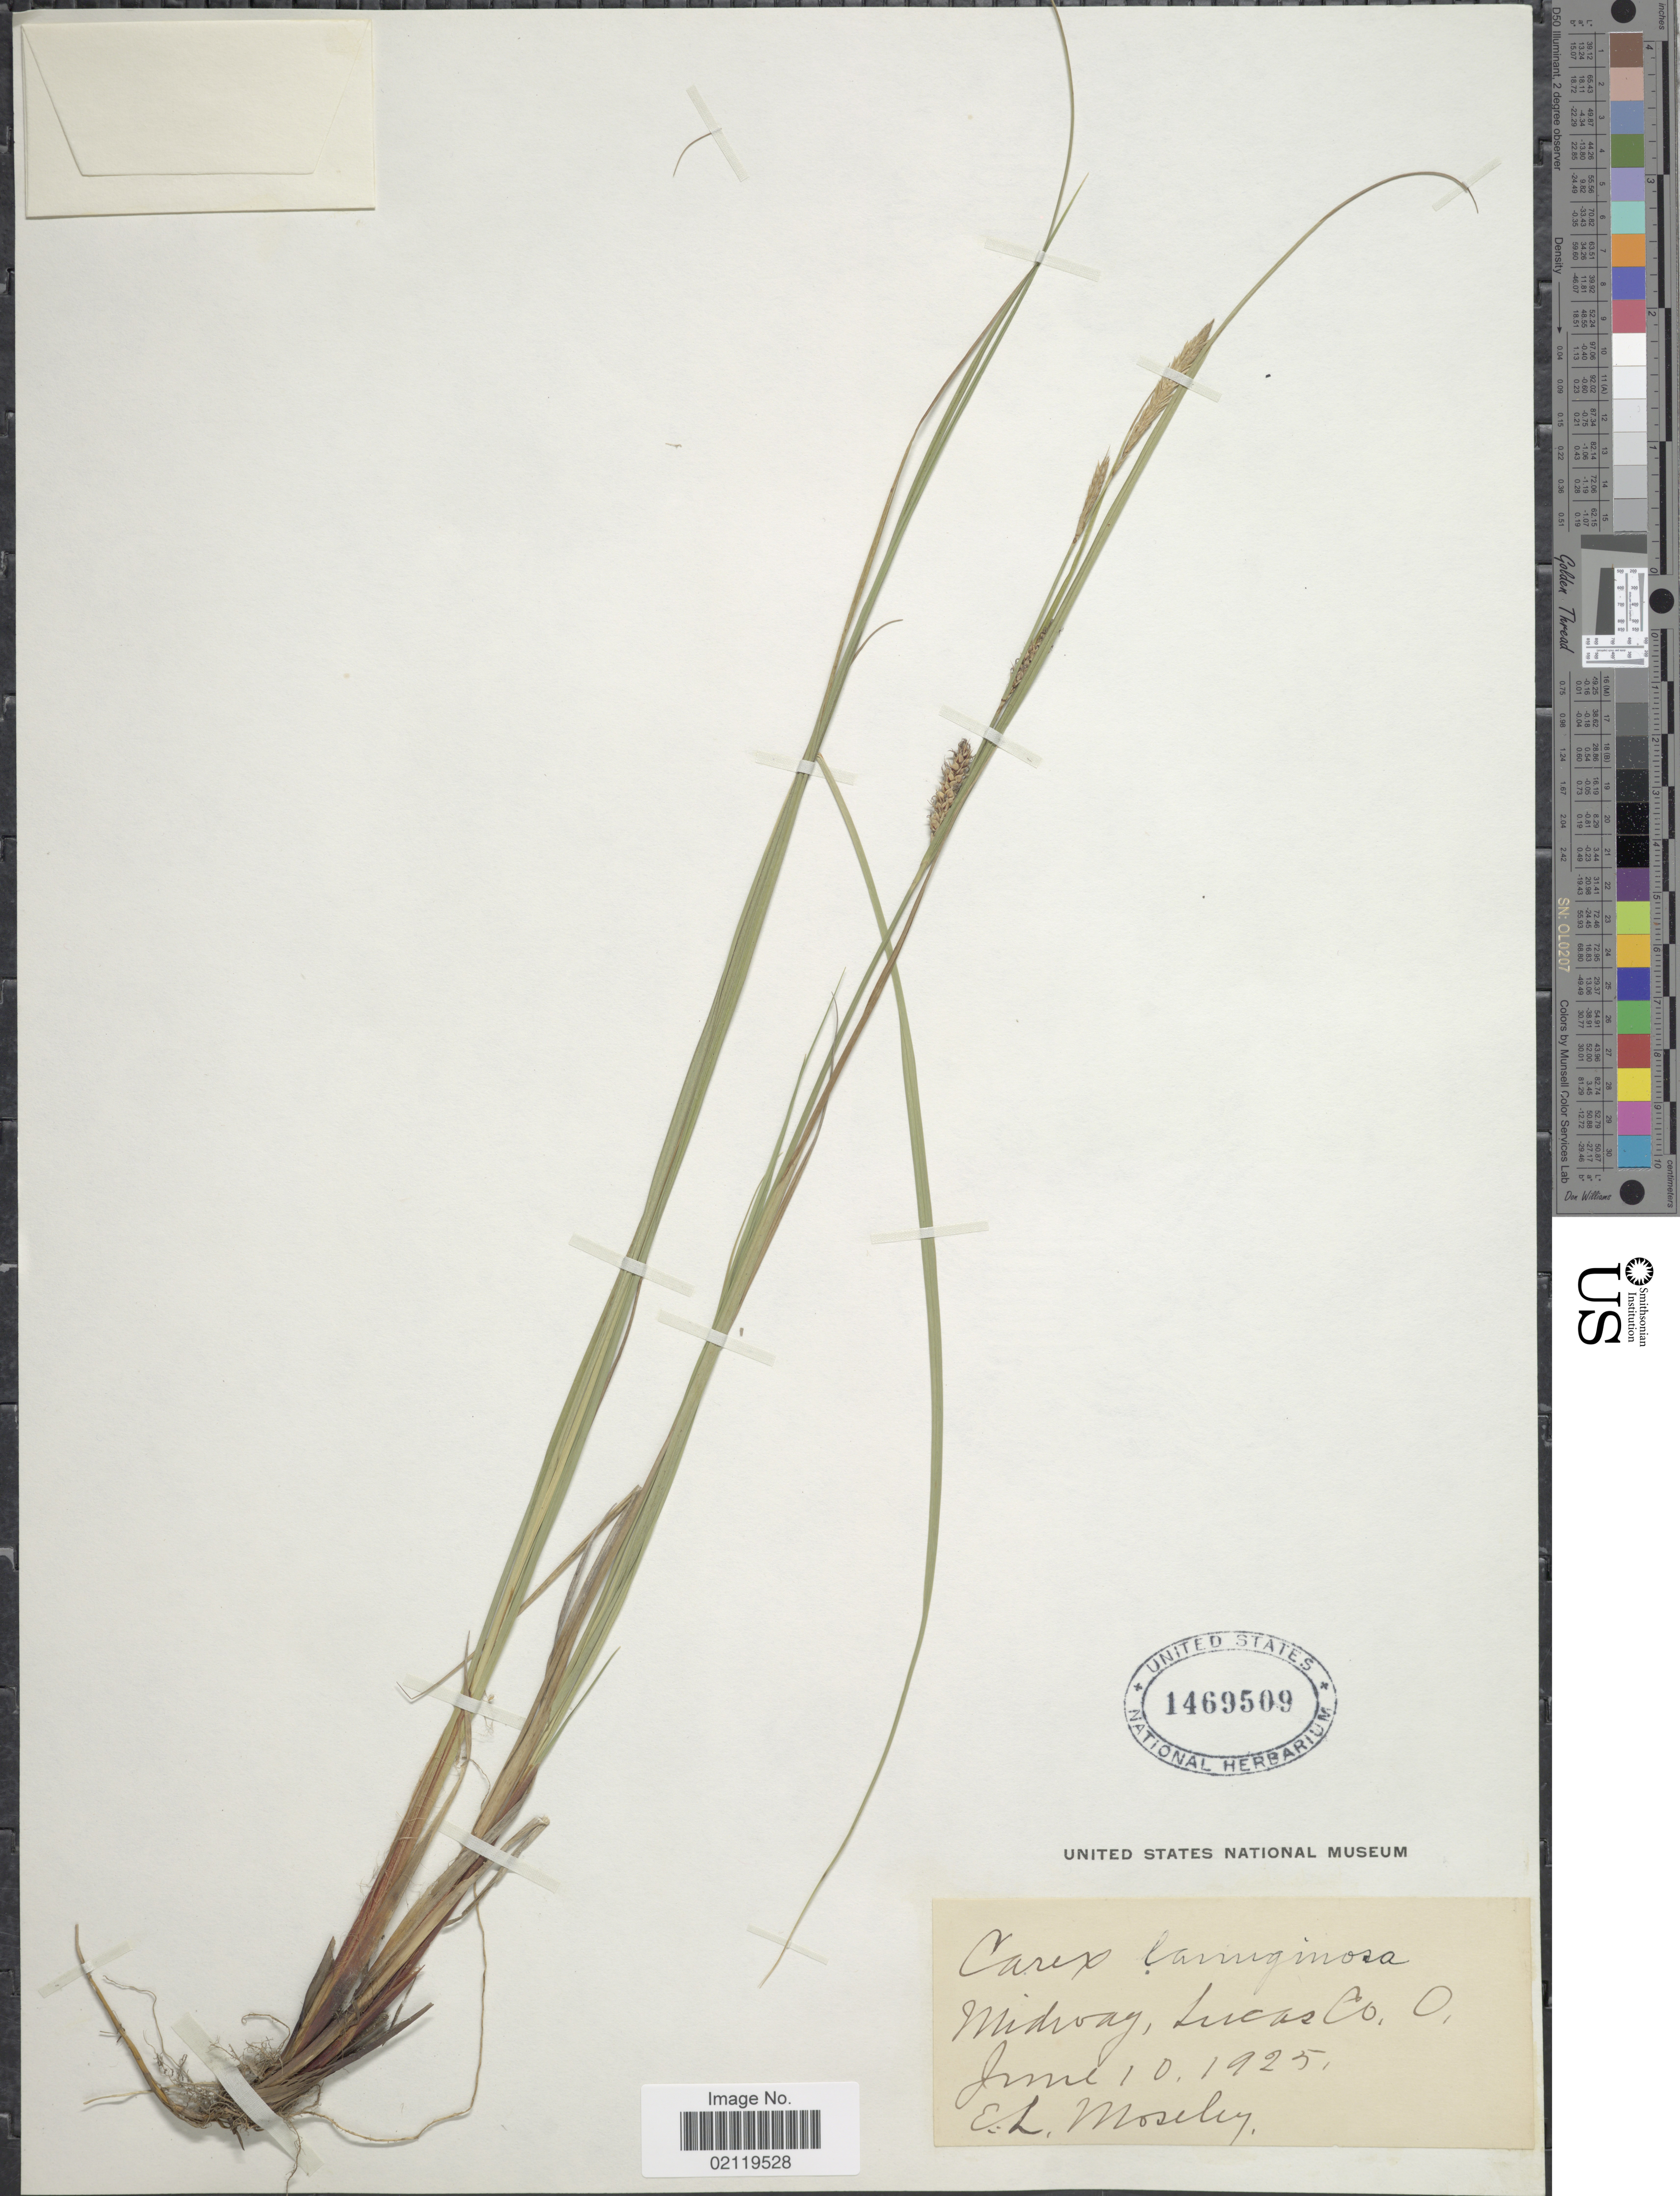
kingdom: Plantae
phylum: Tracheophyta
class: Liliopsida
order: Poales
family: Cyperaceae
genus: Carex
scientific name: Carex pellita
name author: Muhl. ex Willd.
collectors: E. Mosley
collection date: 1925-06-10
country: United States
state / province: Ohio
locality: Midway, Lucas Co., O.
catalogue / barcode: US 1469509